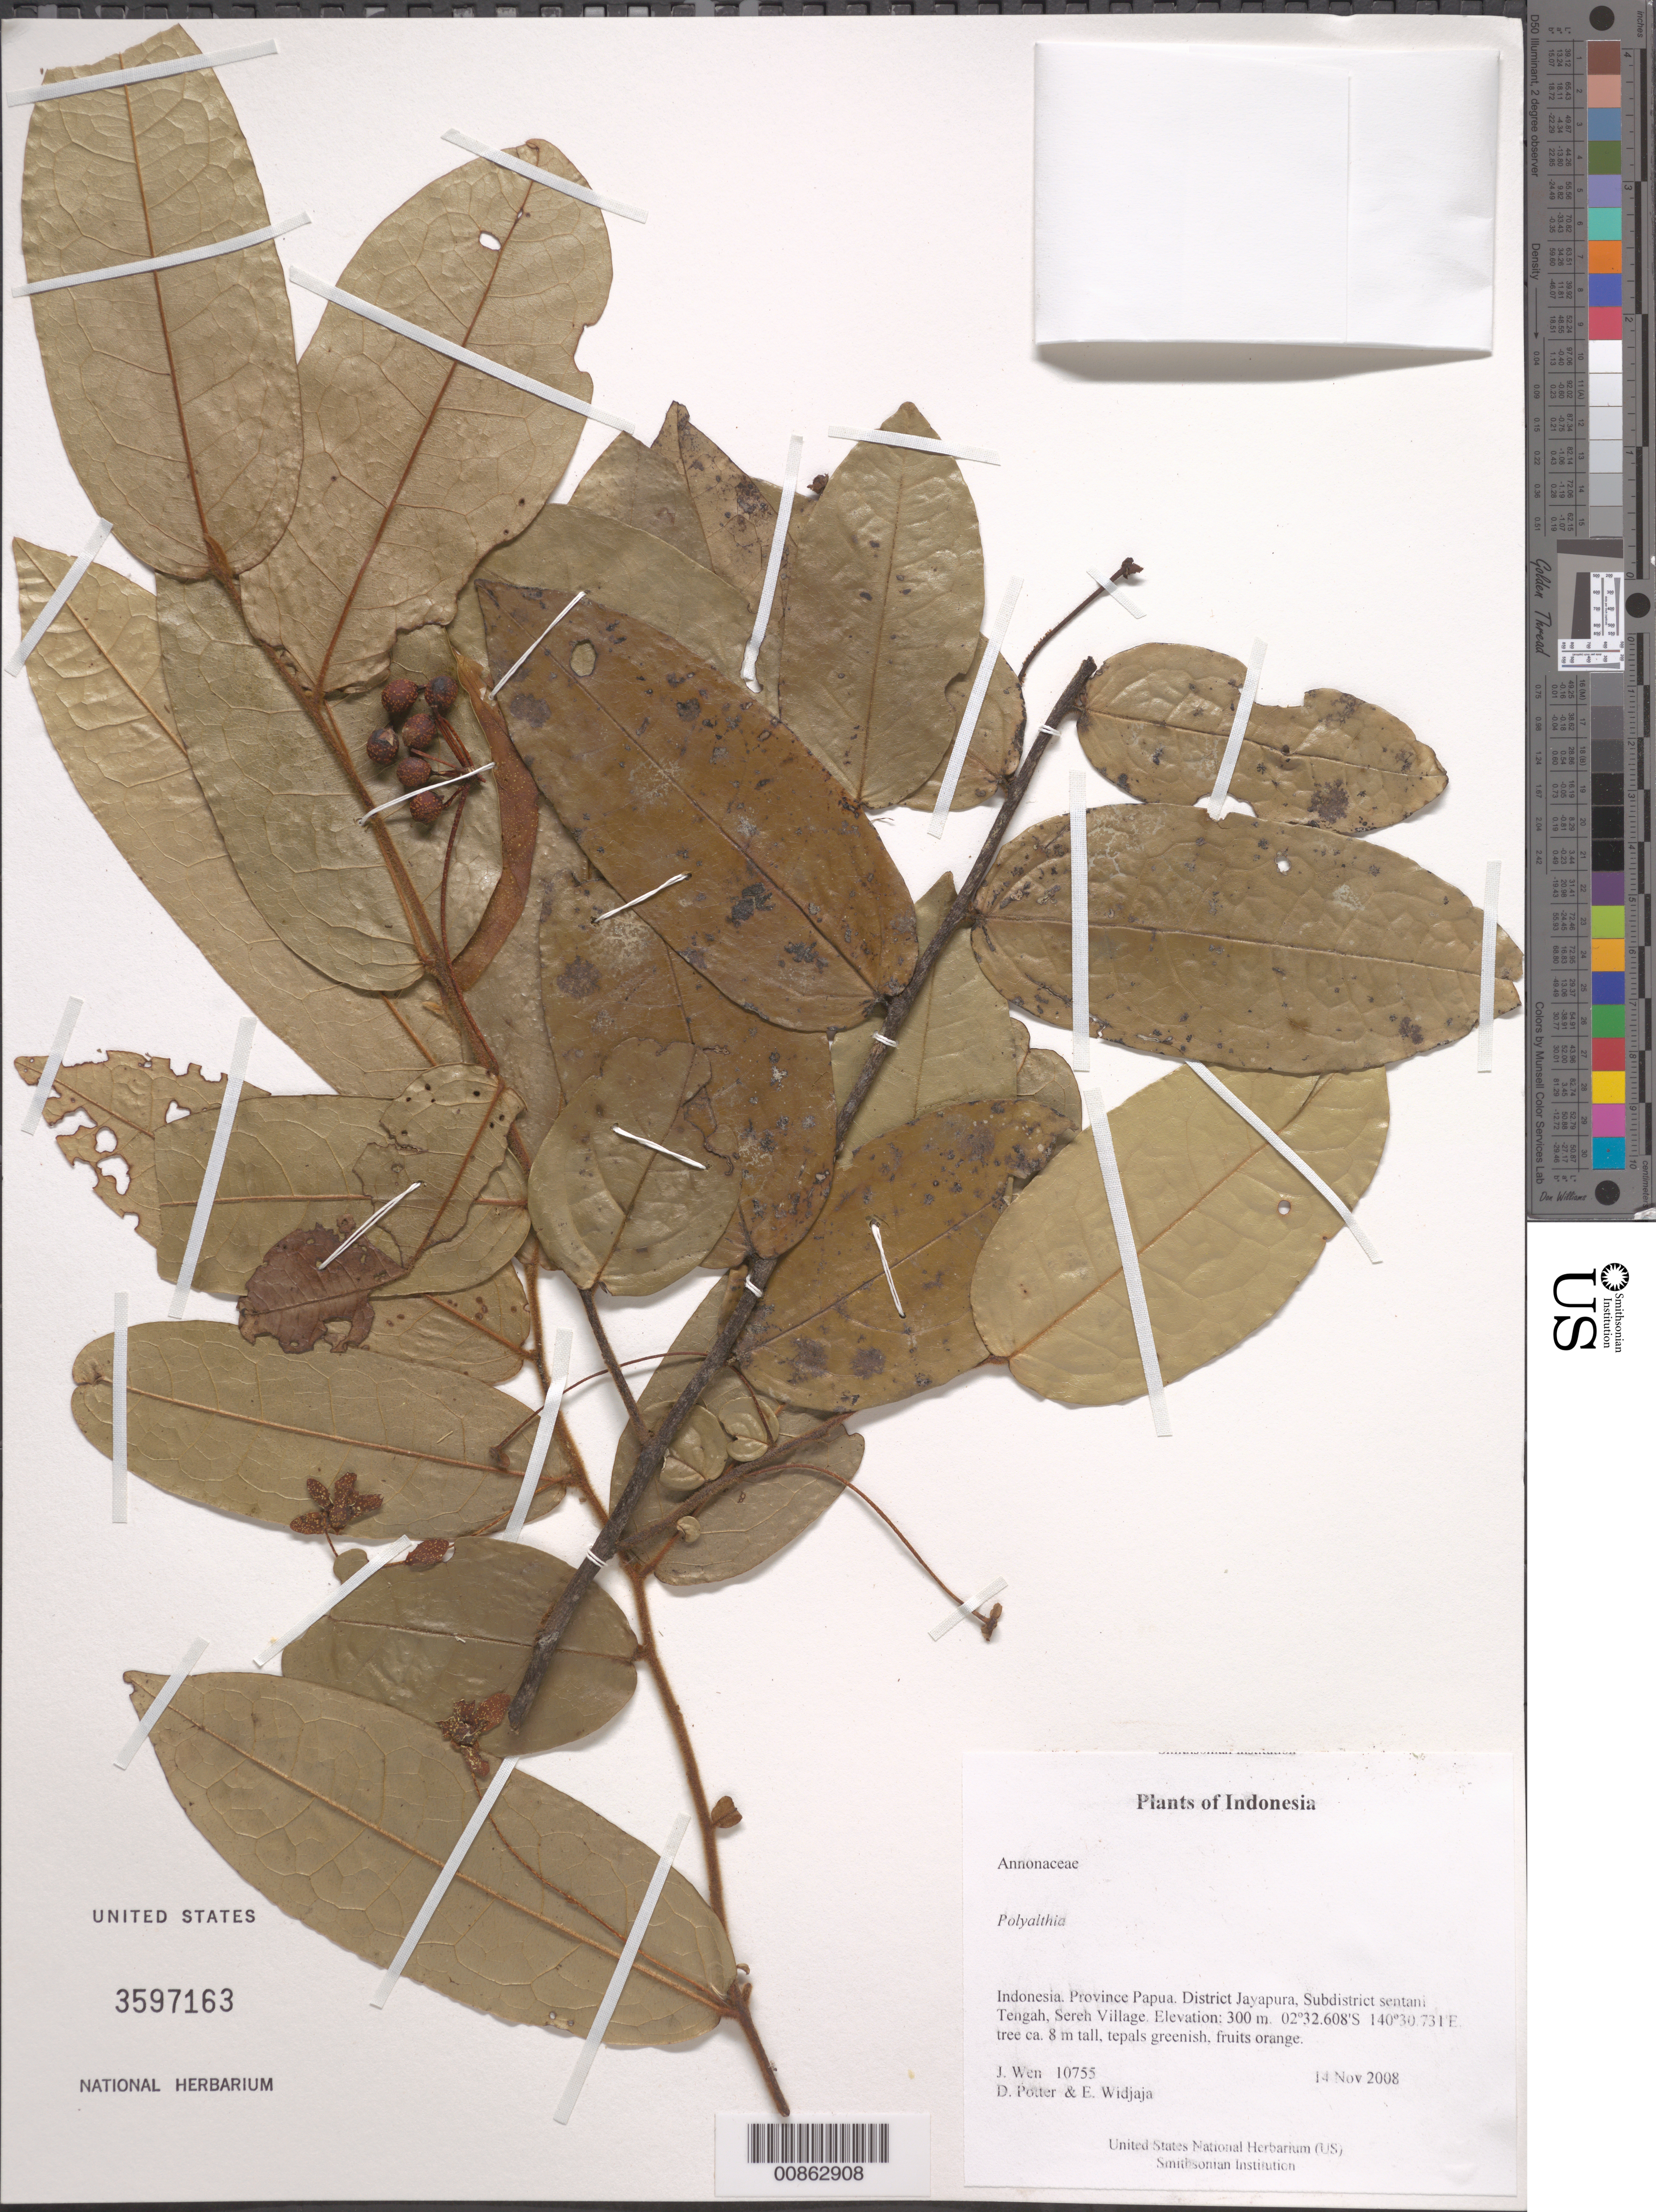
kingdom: Plantae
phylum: Tracheophyta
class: Magnoliopsida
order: Magnoliales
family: Annonaceae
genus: Polyalthia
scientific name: Polyalthia sp.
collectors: J. Wen, D. Potter & E. A. Widjaja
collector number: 10755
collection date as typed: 14 Nov 2008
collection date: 2008-11-14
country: Indonesia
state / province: Papua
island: New Guinea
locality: District Jayapura, Subdistrict sentani Tengah, Sereh Village. Irian Barat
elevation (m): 300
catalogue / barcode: US 3597163